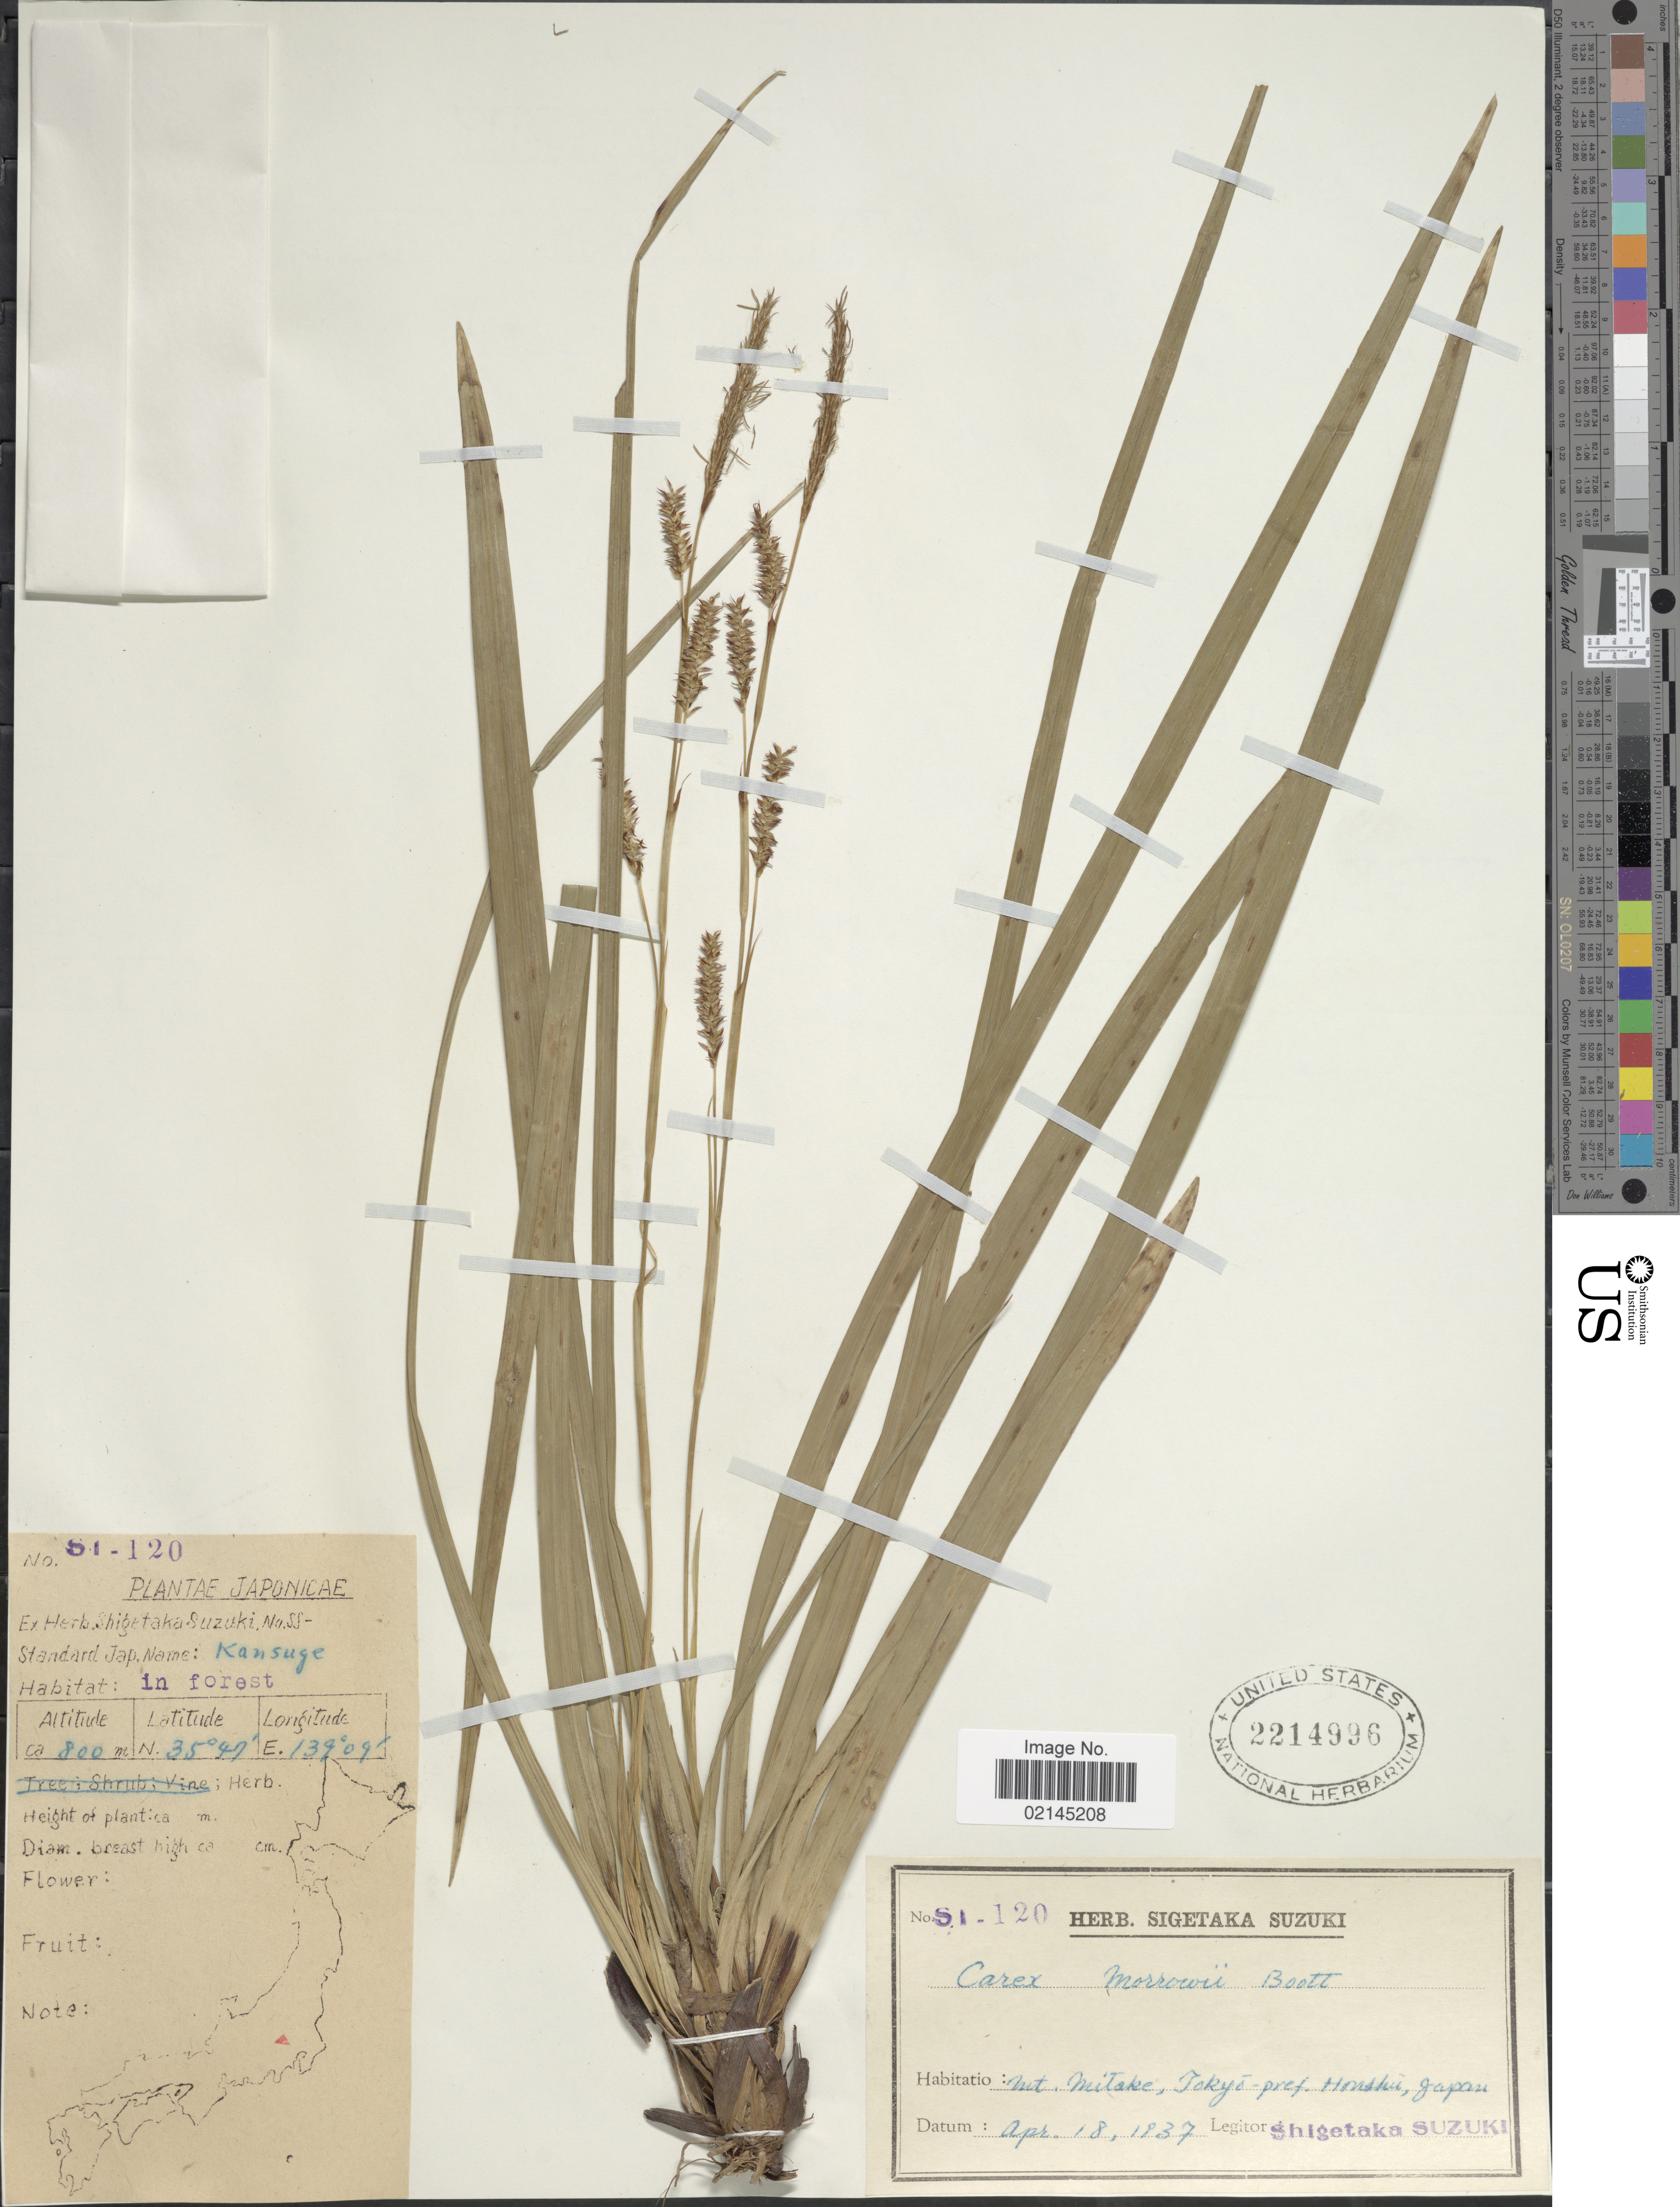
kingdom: Plantae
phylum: Tracheophyta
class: Liliopsida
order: Poales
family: Cyperaceae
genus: Carex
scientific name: Carex morrowii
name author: Boott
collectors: S. Suzuki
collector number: SI-120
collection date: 1837-04-18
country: Japan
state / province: Tokyo, Federal City of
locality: Mt. Mitake, Tokyo-pref. Honshu, Japan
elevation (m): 800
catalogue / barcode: US 2214996